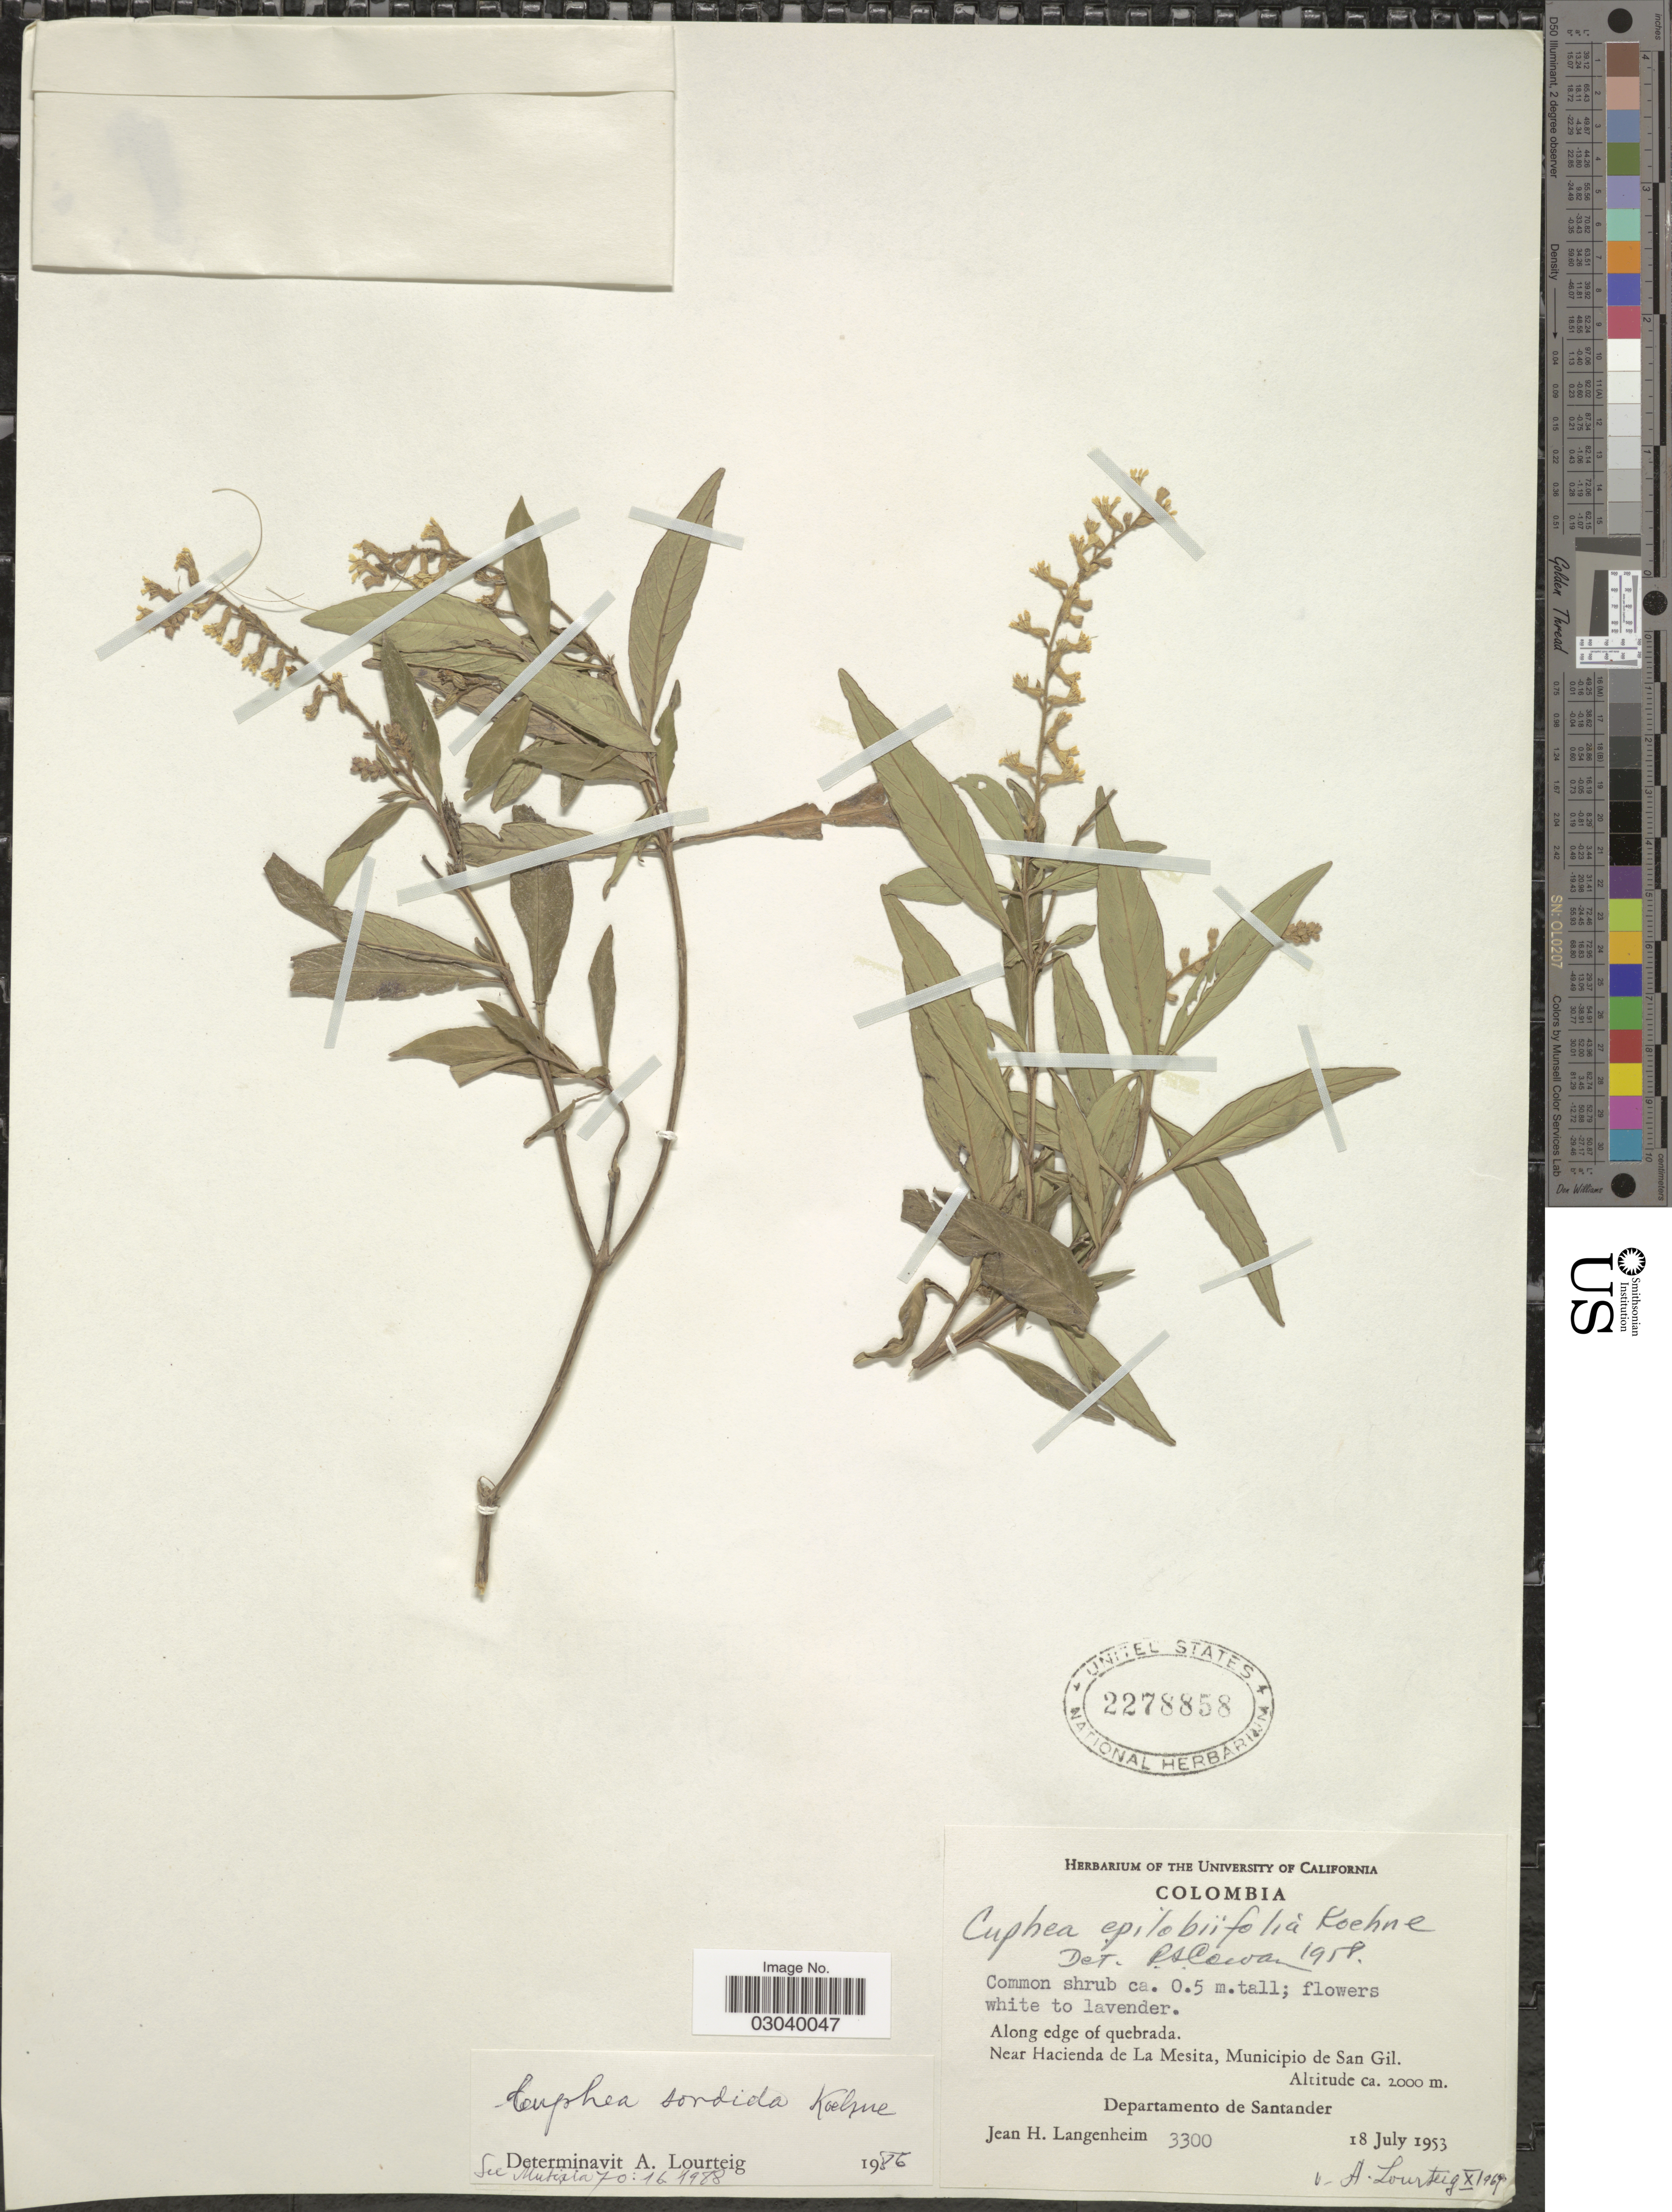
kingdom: Plantae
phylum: Tracheophyta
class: Magnoliopsida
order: Myrtales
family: Lythraceae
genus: Cuphea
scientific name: Cuphea sordida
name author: Koehne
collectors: J. H. Langenheim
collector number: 3300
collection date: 1953-07-18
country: Colombia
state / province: Santander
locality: Near Hacienda de La Mesita, Municipio de San Gil.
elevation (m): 2000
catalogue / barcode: US 2278858